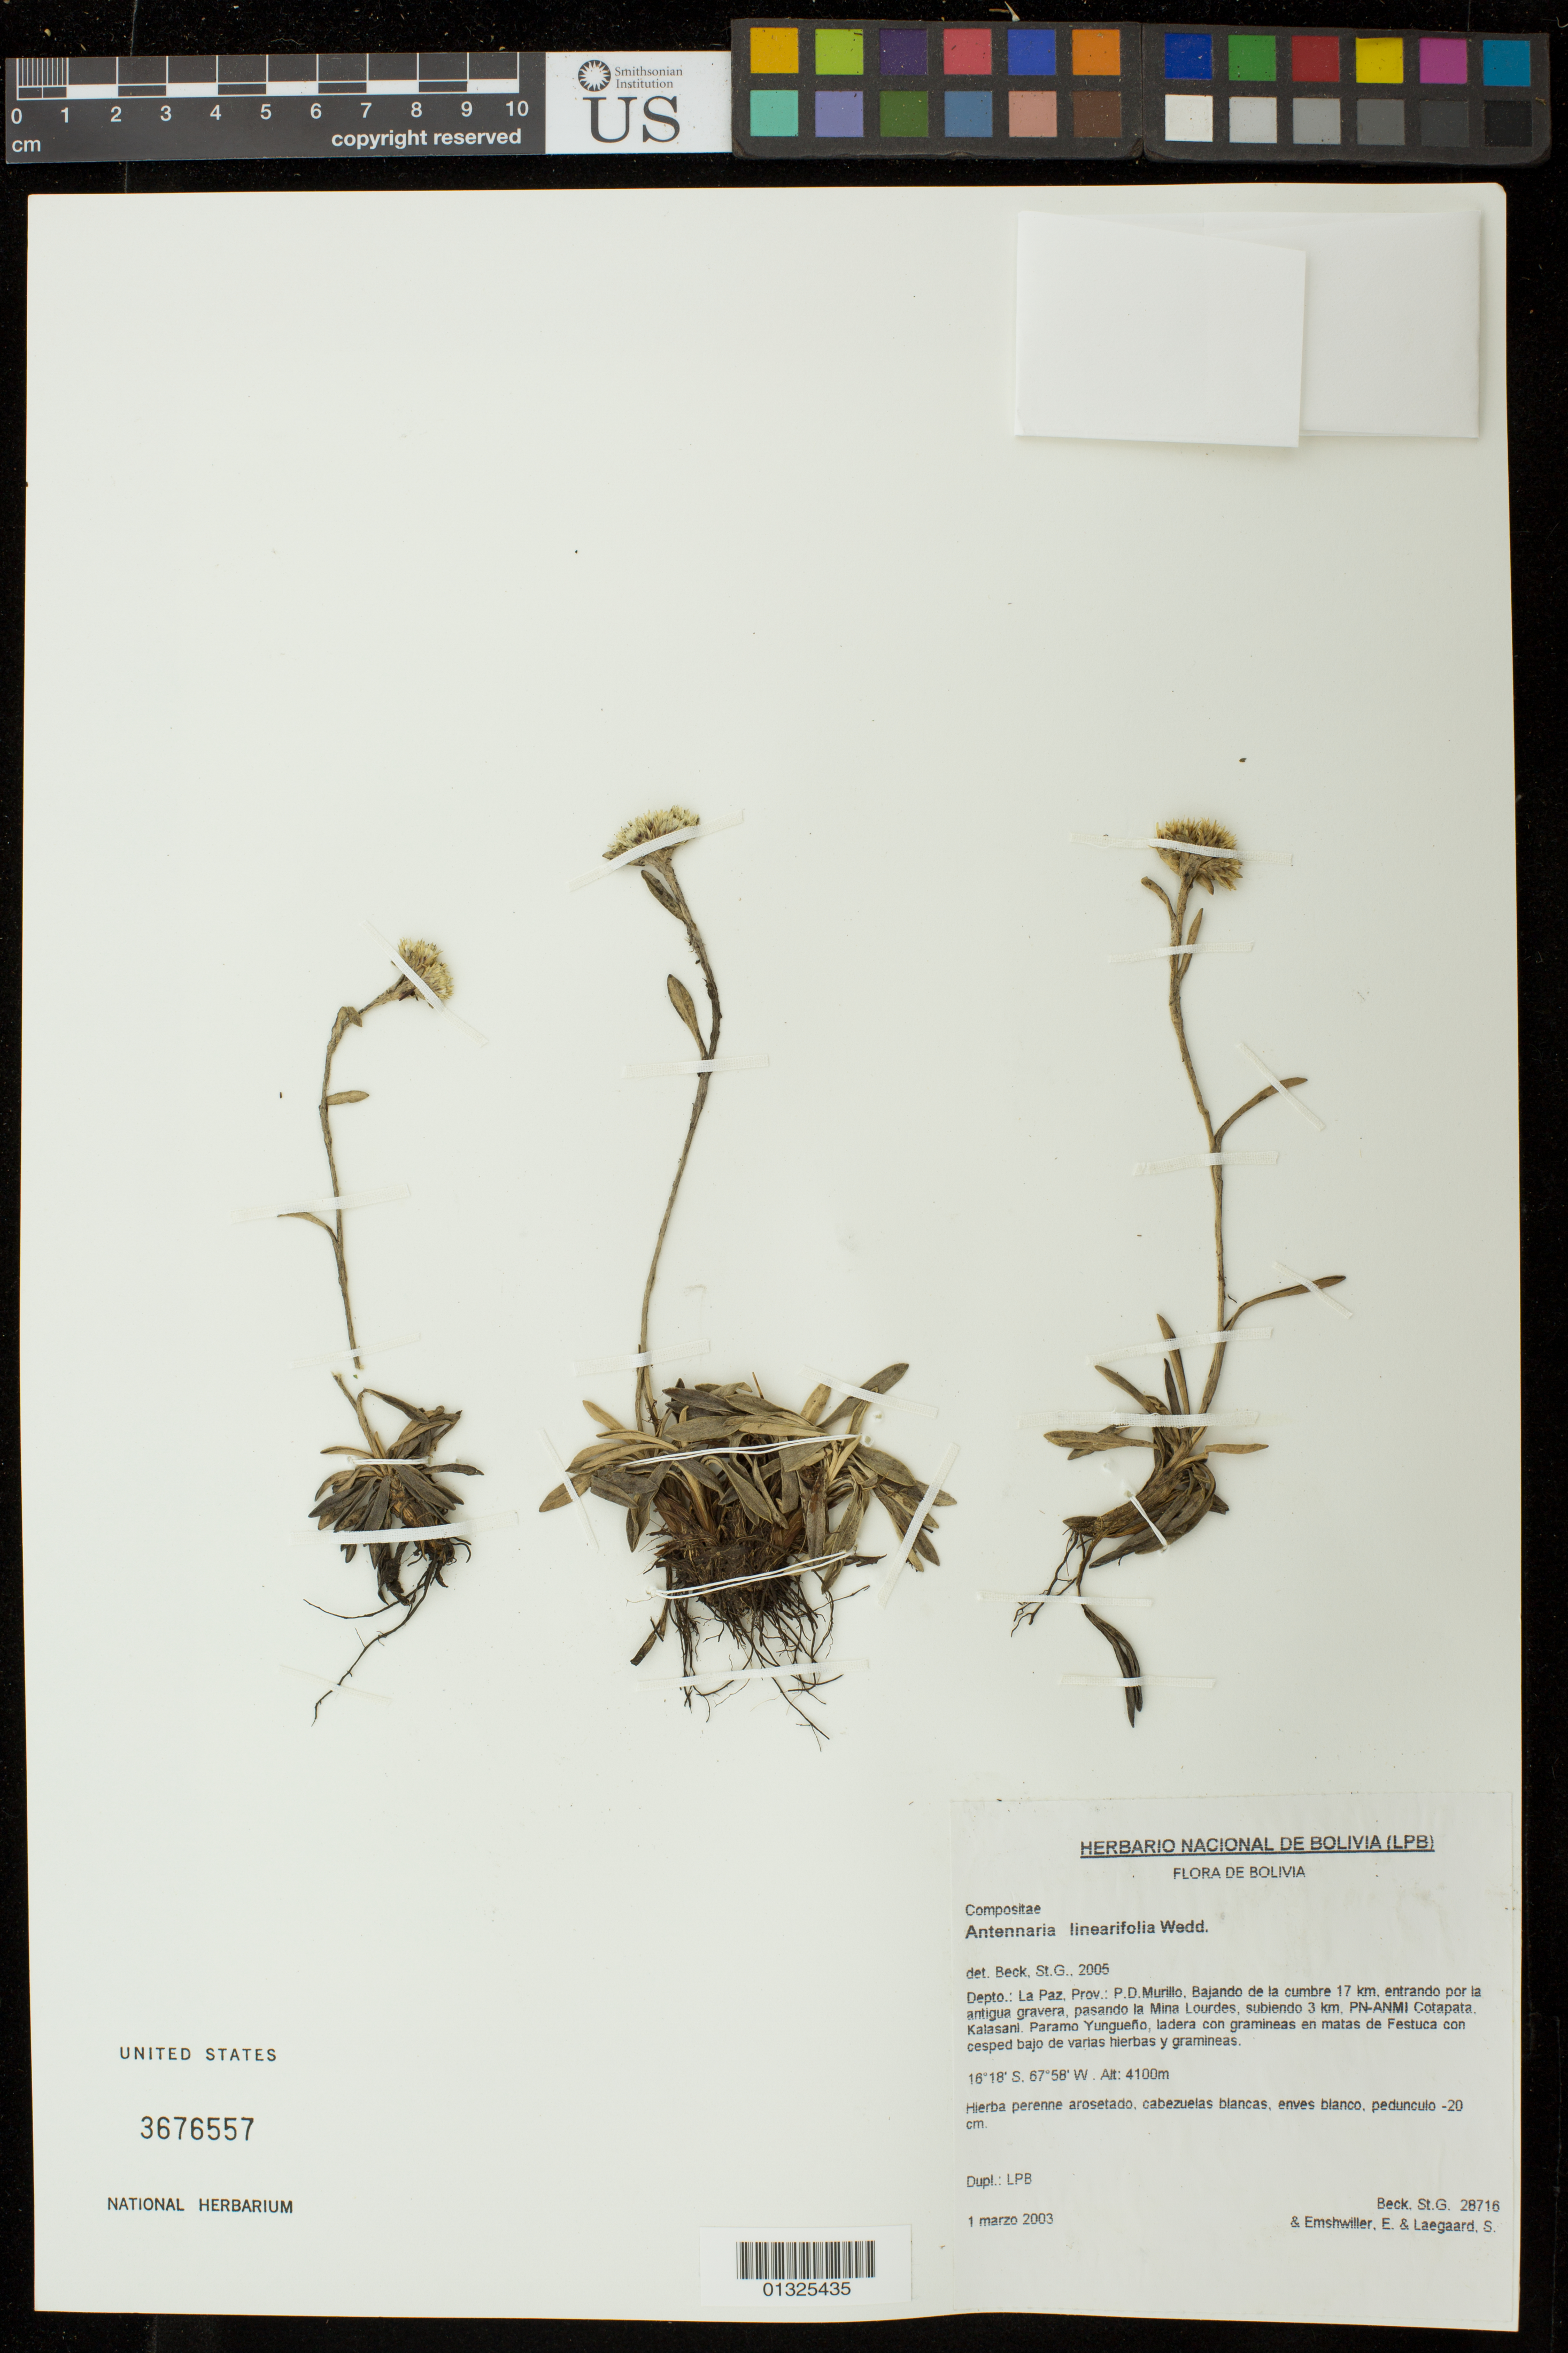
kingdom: Plantae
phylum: Tracheophyta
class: Magnoliopsida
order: Asterales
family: Asteraceae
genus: Quasiantennaria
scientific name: Quasiantennaria linearifolia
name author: (Wedd.) R.J. Bayer & M.O. Dillon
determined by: Nesom, Guy L.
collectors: S. G. Beck, E. Emshwiller & Laegaard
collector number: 28716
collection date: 2003-03-01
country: Bolivia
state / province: La Paz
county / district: P.D. Murillo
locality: Kalasani, bajando de la cumbre 17 km, entrando por la anttigua gravera, pasando la Mino Lourdes, subiendo 3 km, PN-ANMI Cotapata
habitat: Paramo Yungueno, ladera con gramineas en matas de Festuca con cesped bajo de varias hierbas y gramineas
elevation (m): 4150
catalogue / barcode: US 3676557